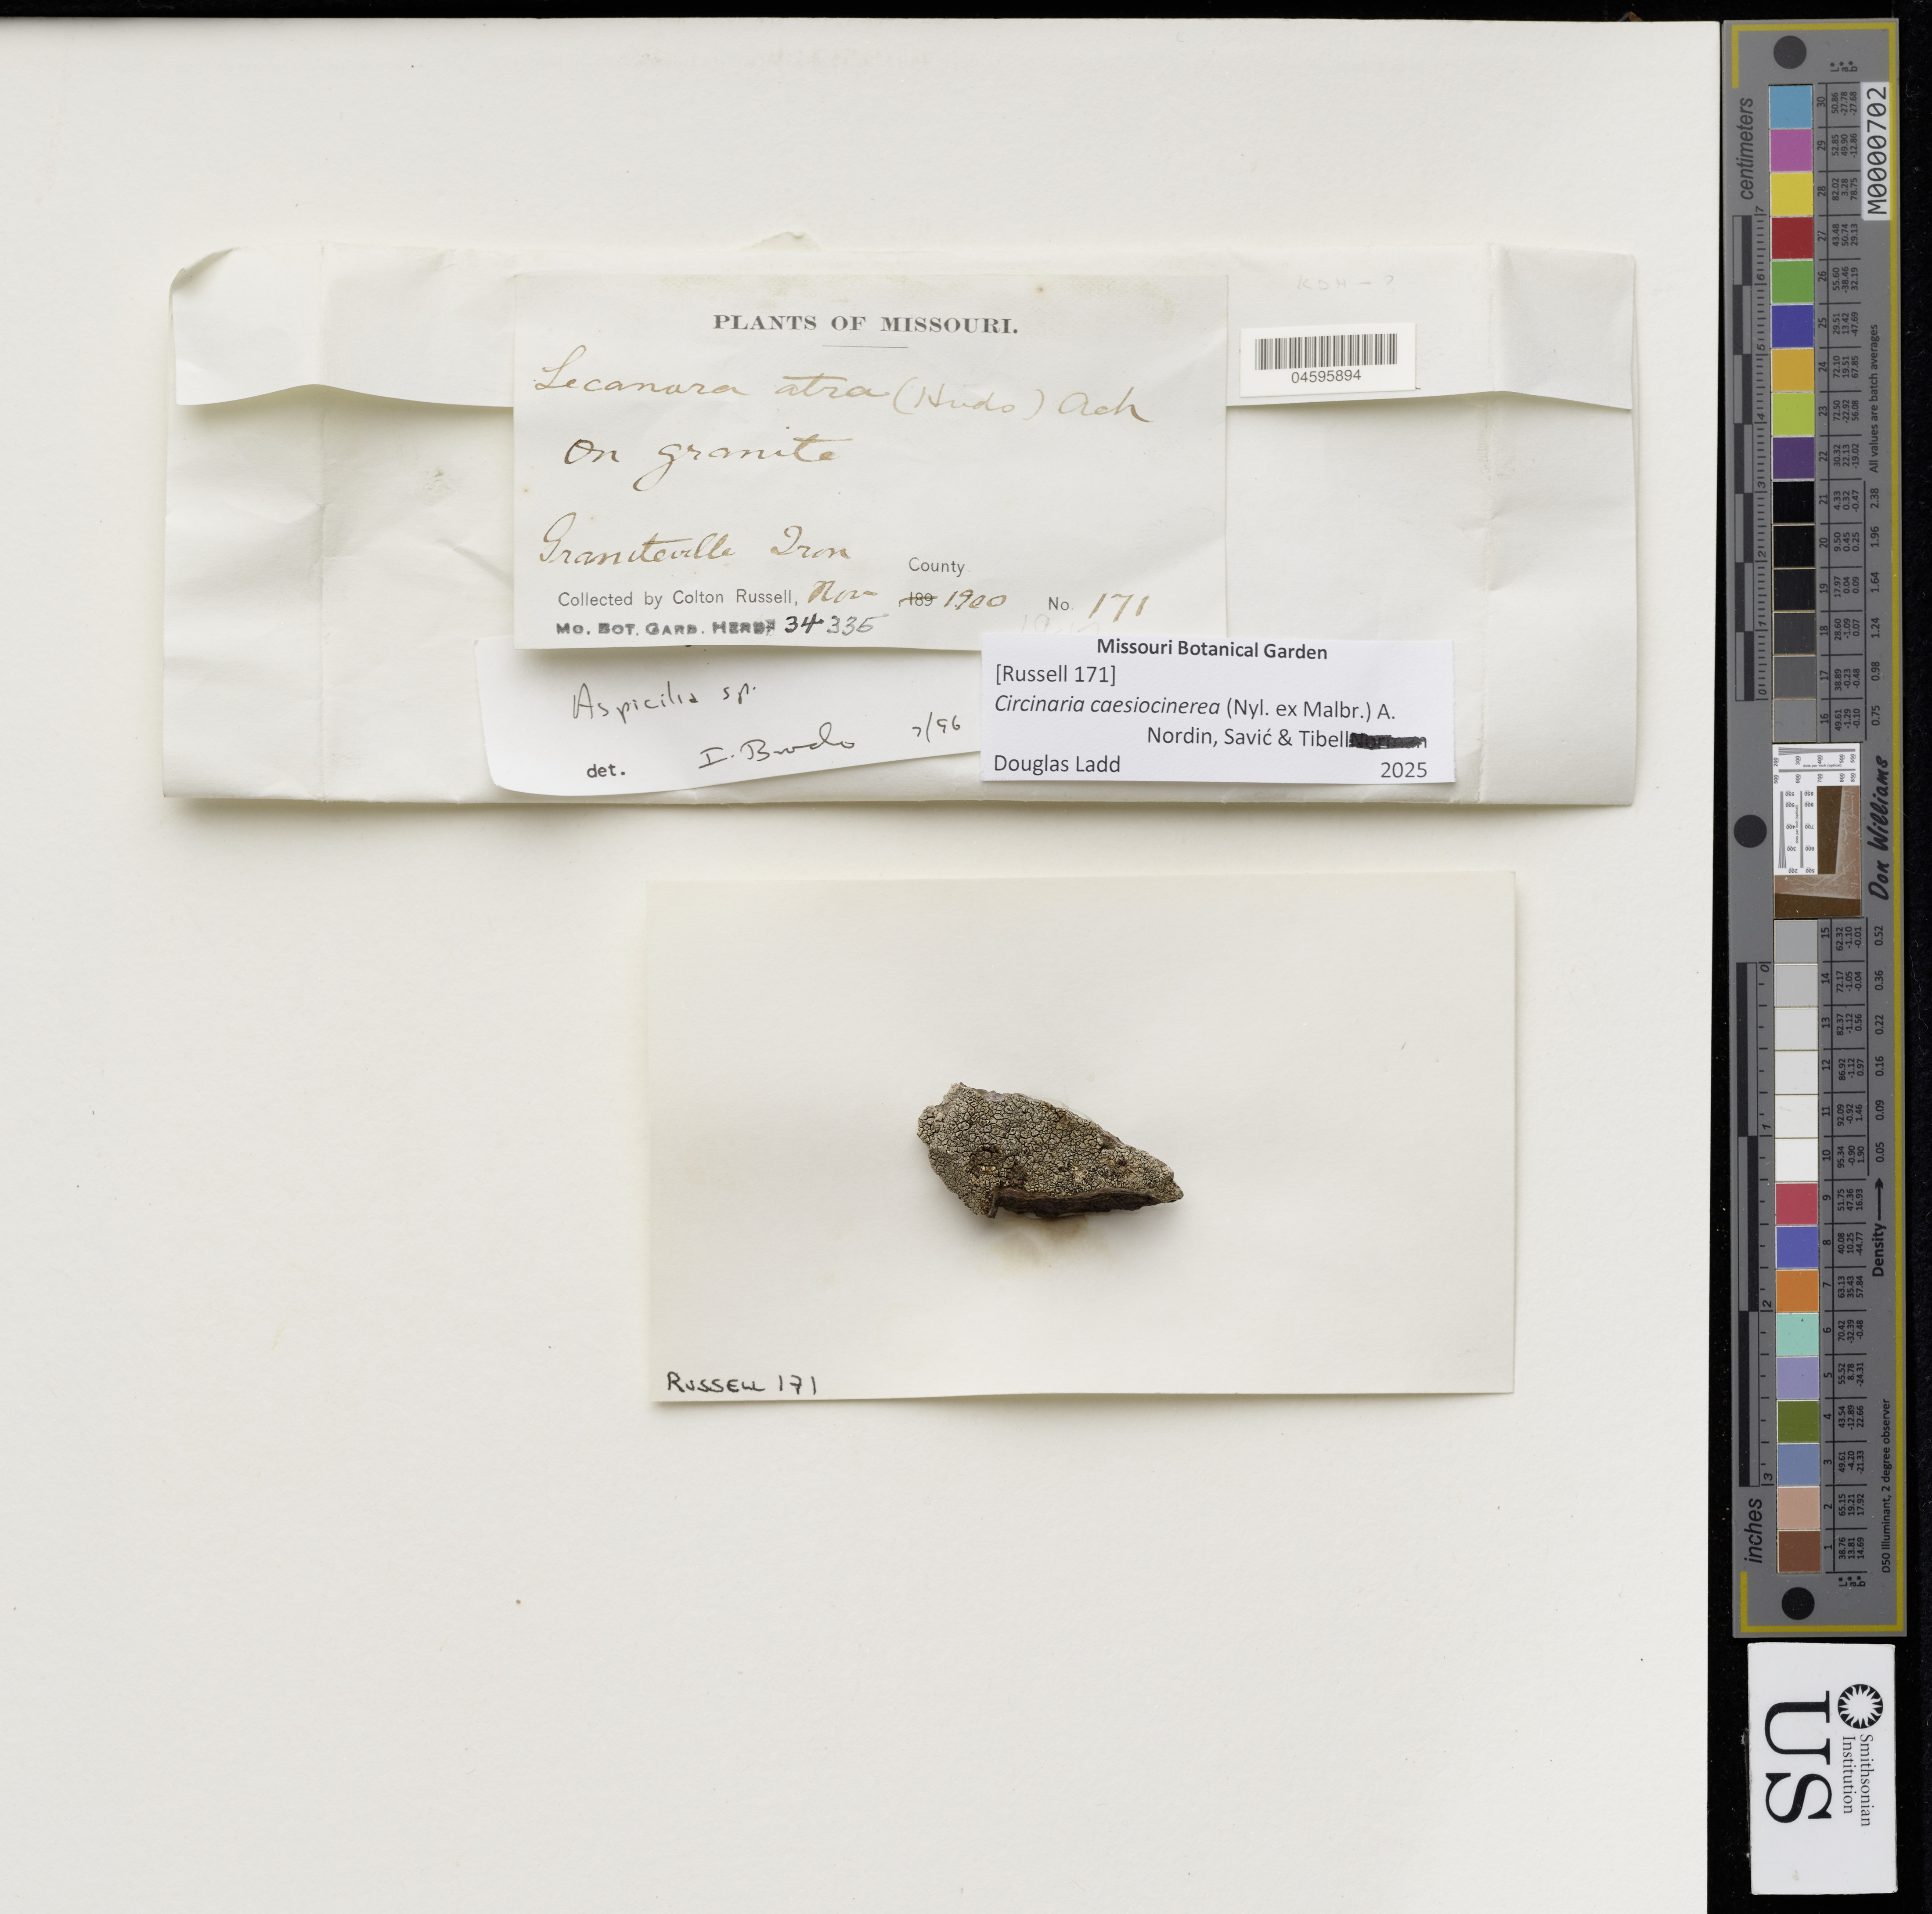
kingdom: Fungi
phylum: Ascomycota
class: Lecanoromycetes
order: Pertusariales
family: Megasporaceae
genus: Circinaria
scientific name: Circinaria caesiocinerea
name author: (Malbr. ex Nyl.) A. Nordin et al.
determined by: Ladd, Douglas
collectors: C. Russell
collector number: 171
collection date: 1900-11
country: United States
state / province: Missouri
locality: Granteville Iron County.